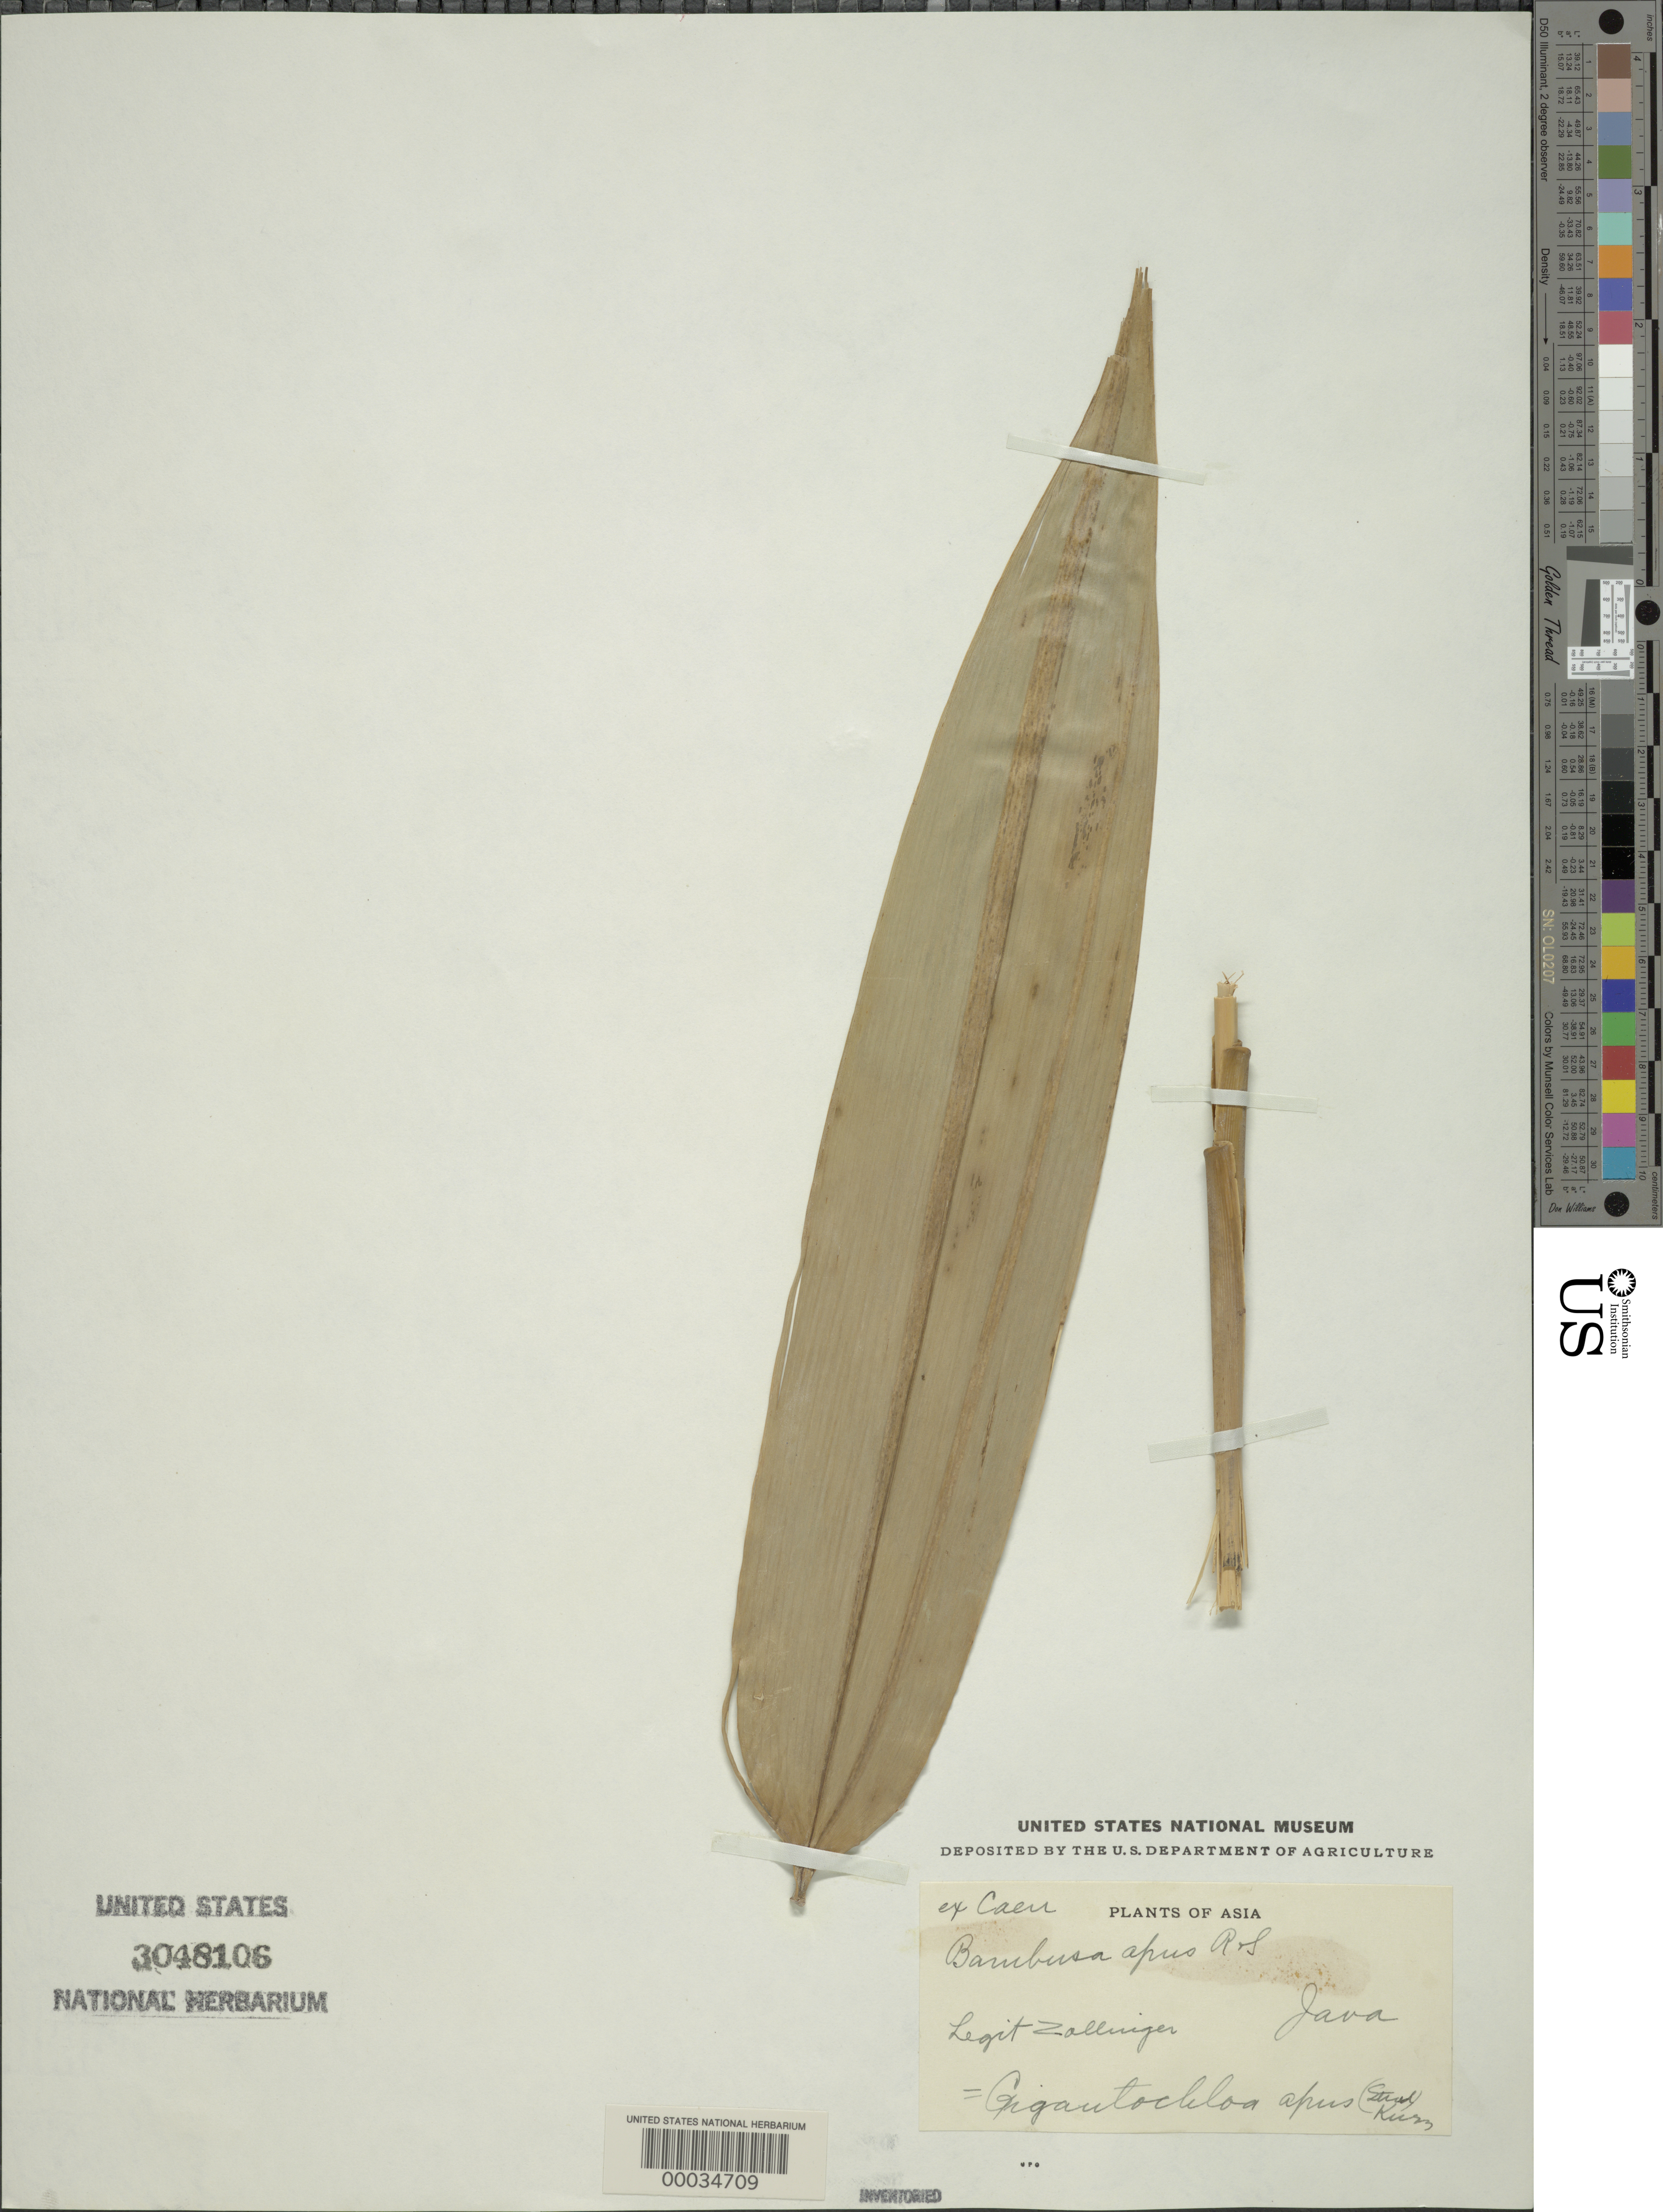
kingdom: Plantae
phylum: Tracheophyta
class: Liliopsida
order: Poales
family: Poaceae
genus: Bambusa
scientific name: Bambusa apus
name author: Schult. & Schult. f.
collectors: L. Zollinger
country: Indonesia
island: Java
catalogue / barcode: US 3048106